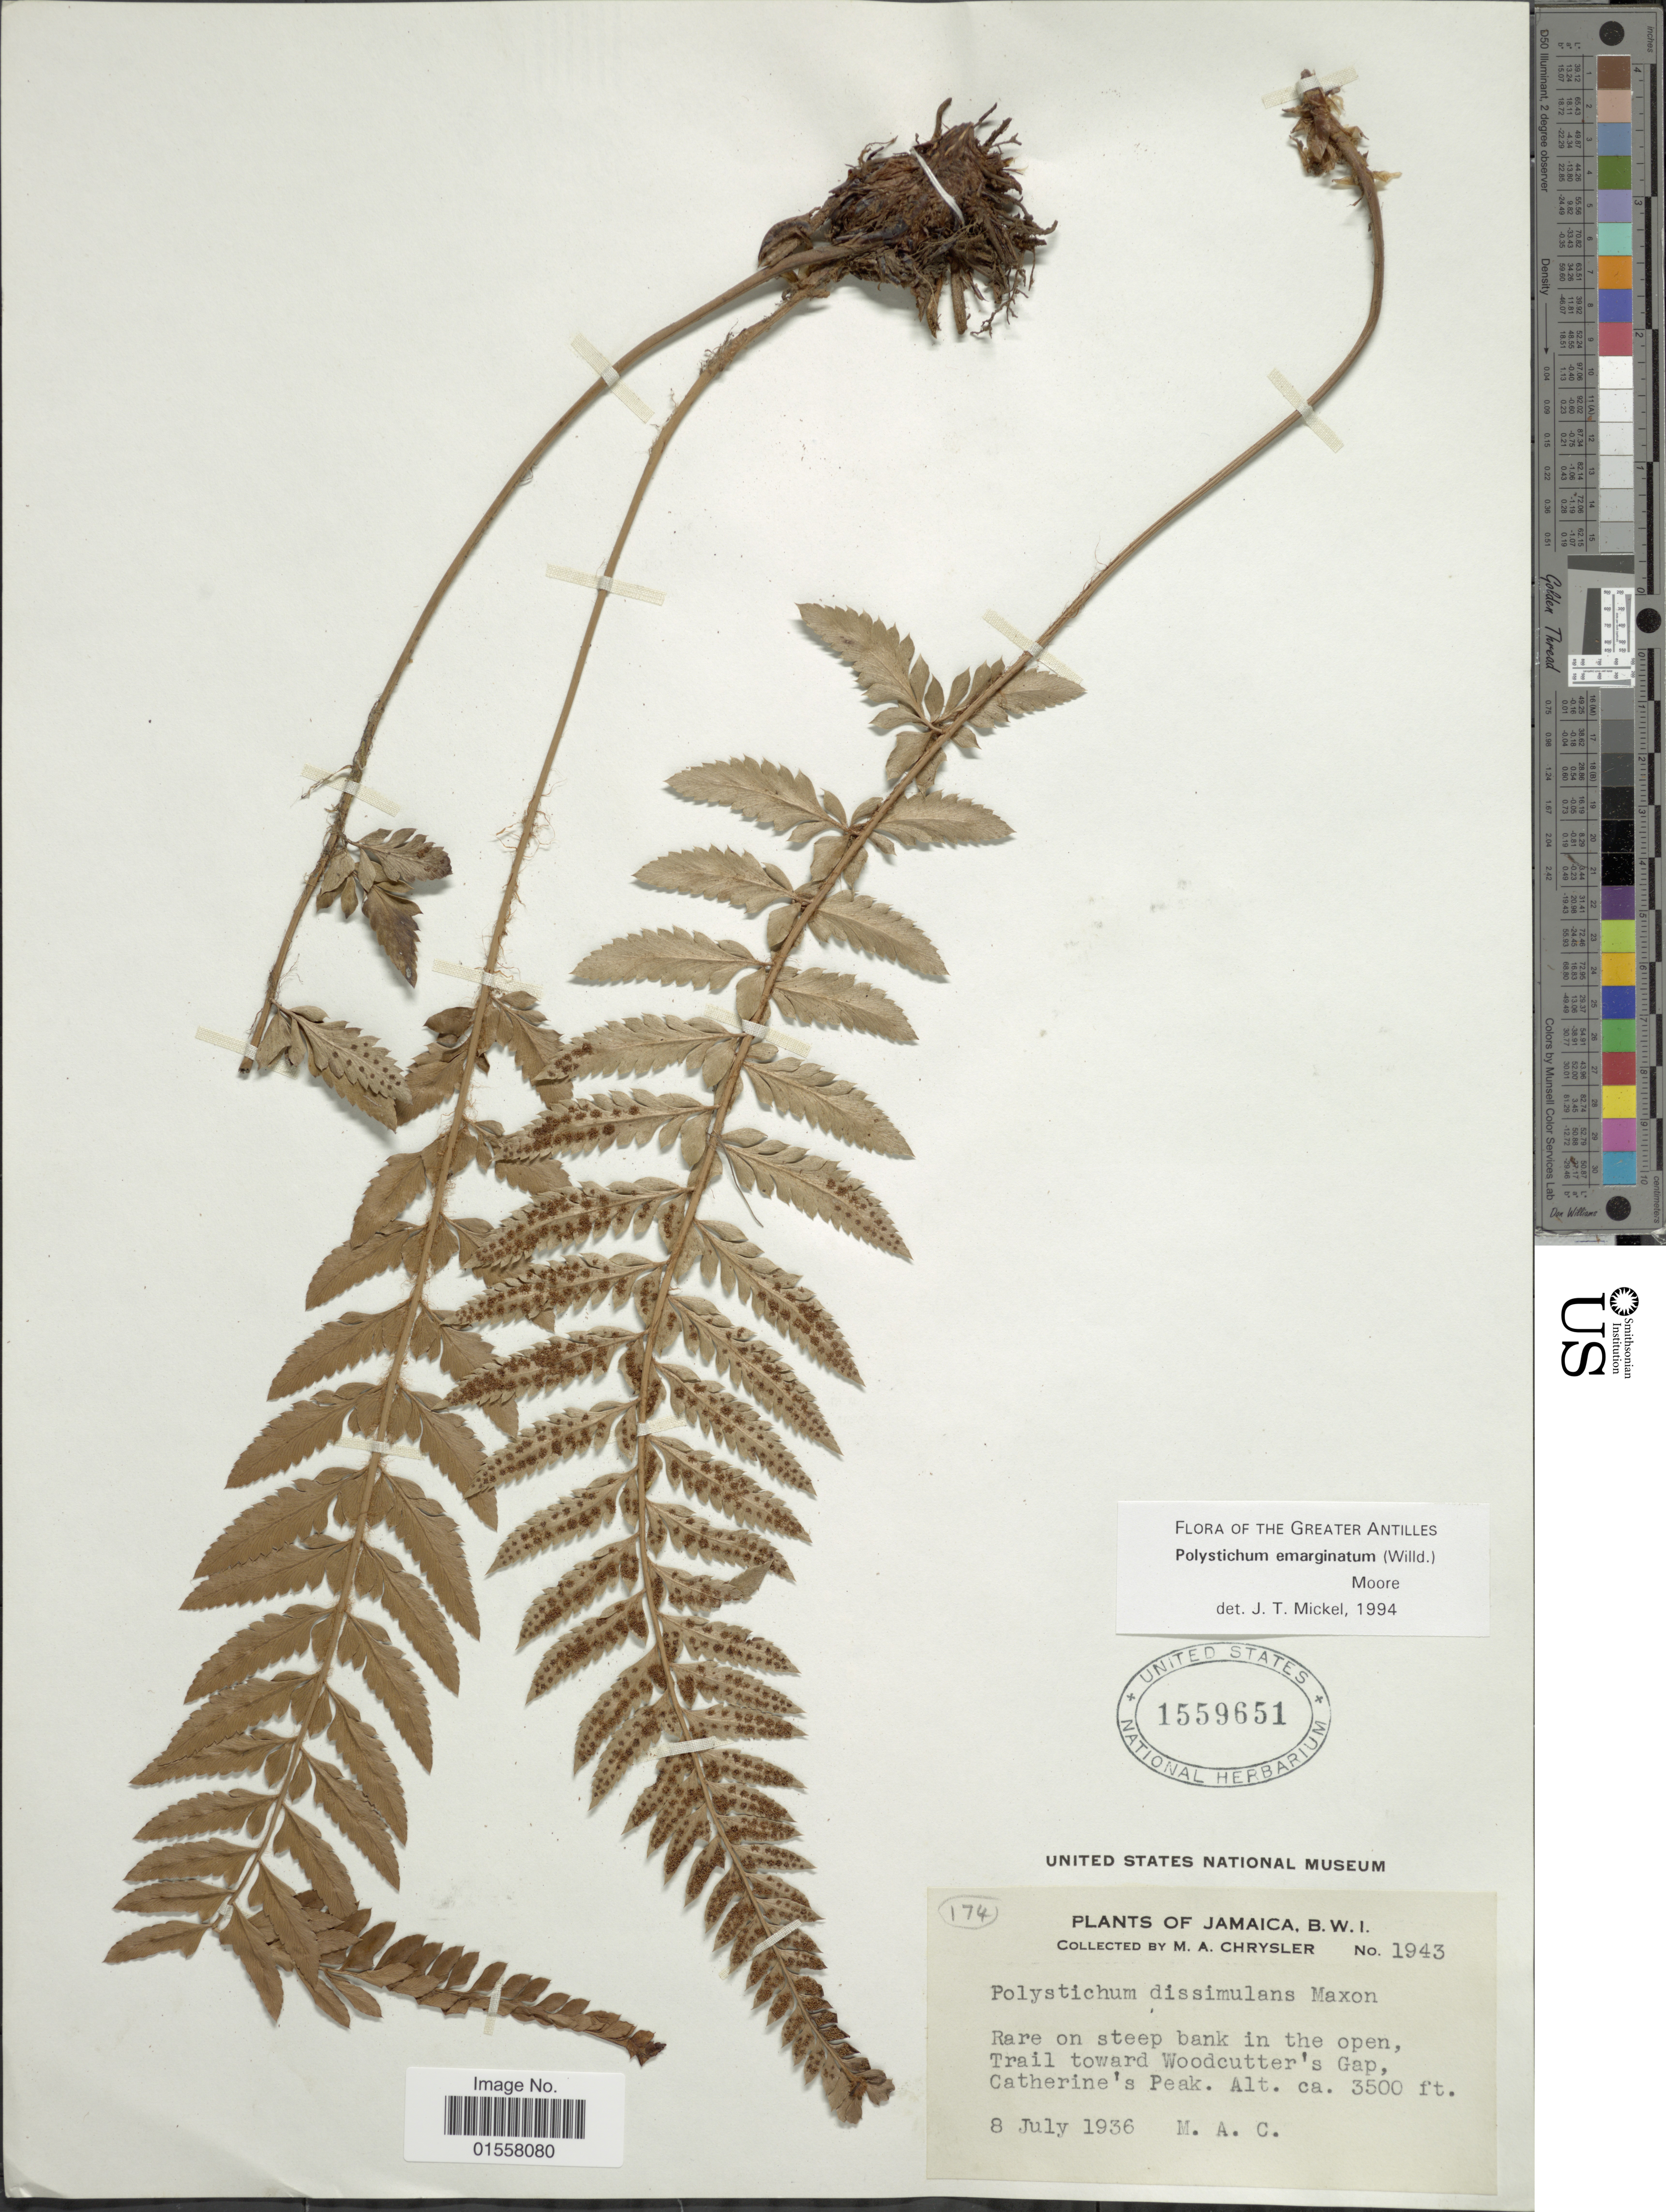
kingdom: Plantae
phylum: Tracheophyta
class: Polypodiopsida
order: Polypodiales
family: Dryopteridaceae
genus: Polystichum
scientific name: Polystichum emarginatum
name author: (Willd.) Moore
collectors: M. A. Chrysler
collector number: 1943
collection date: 1936-07-08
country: Jamaica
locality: Trail toward Woodcutter's Gap, Catherine's Peak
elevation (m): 1067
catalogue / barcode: US 1559651